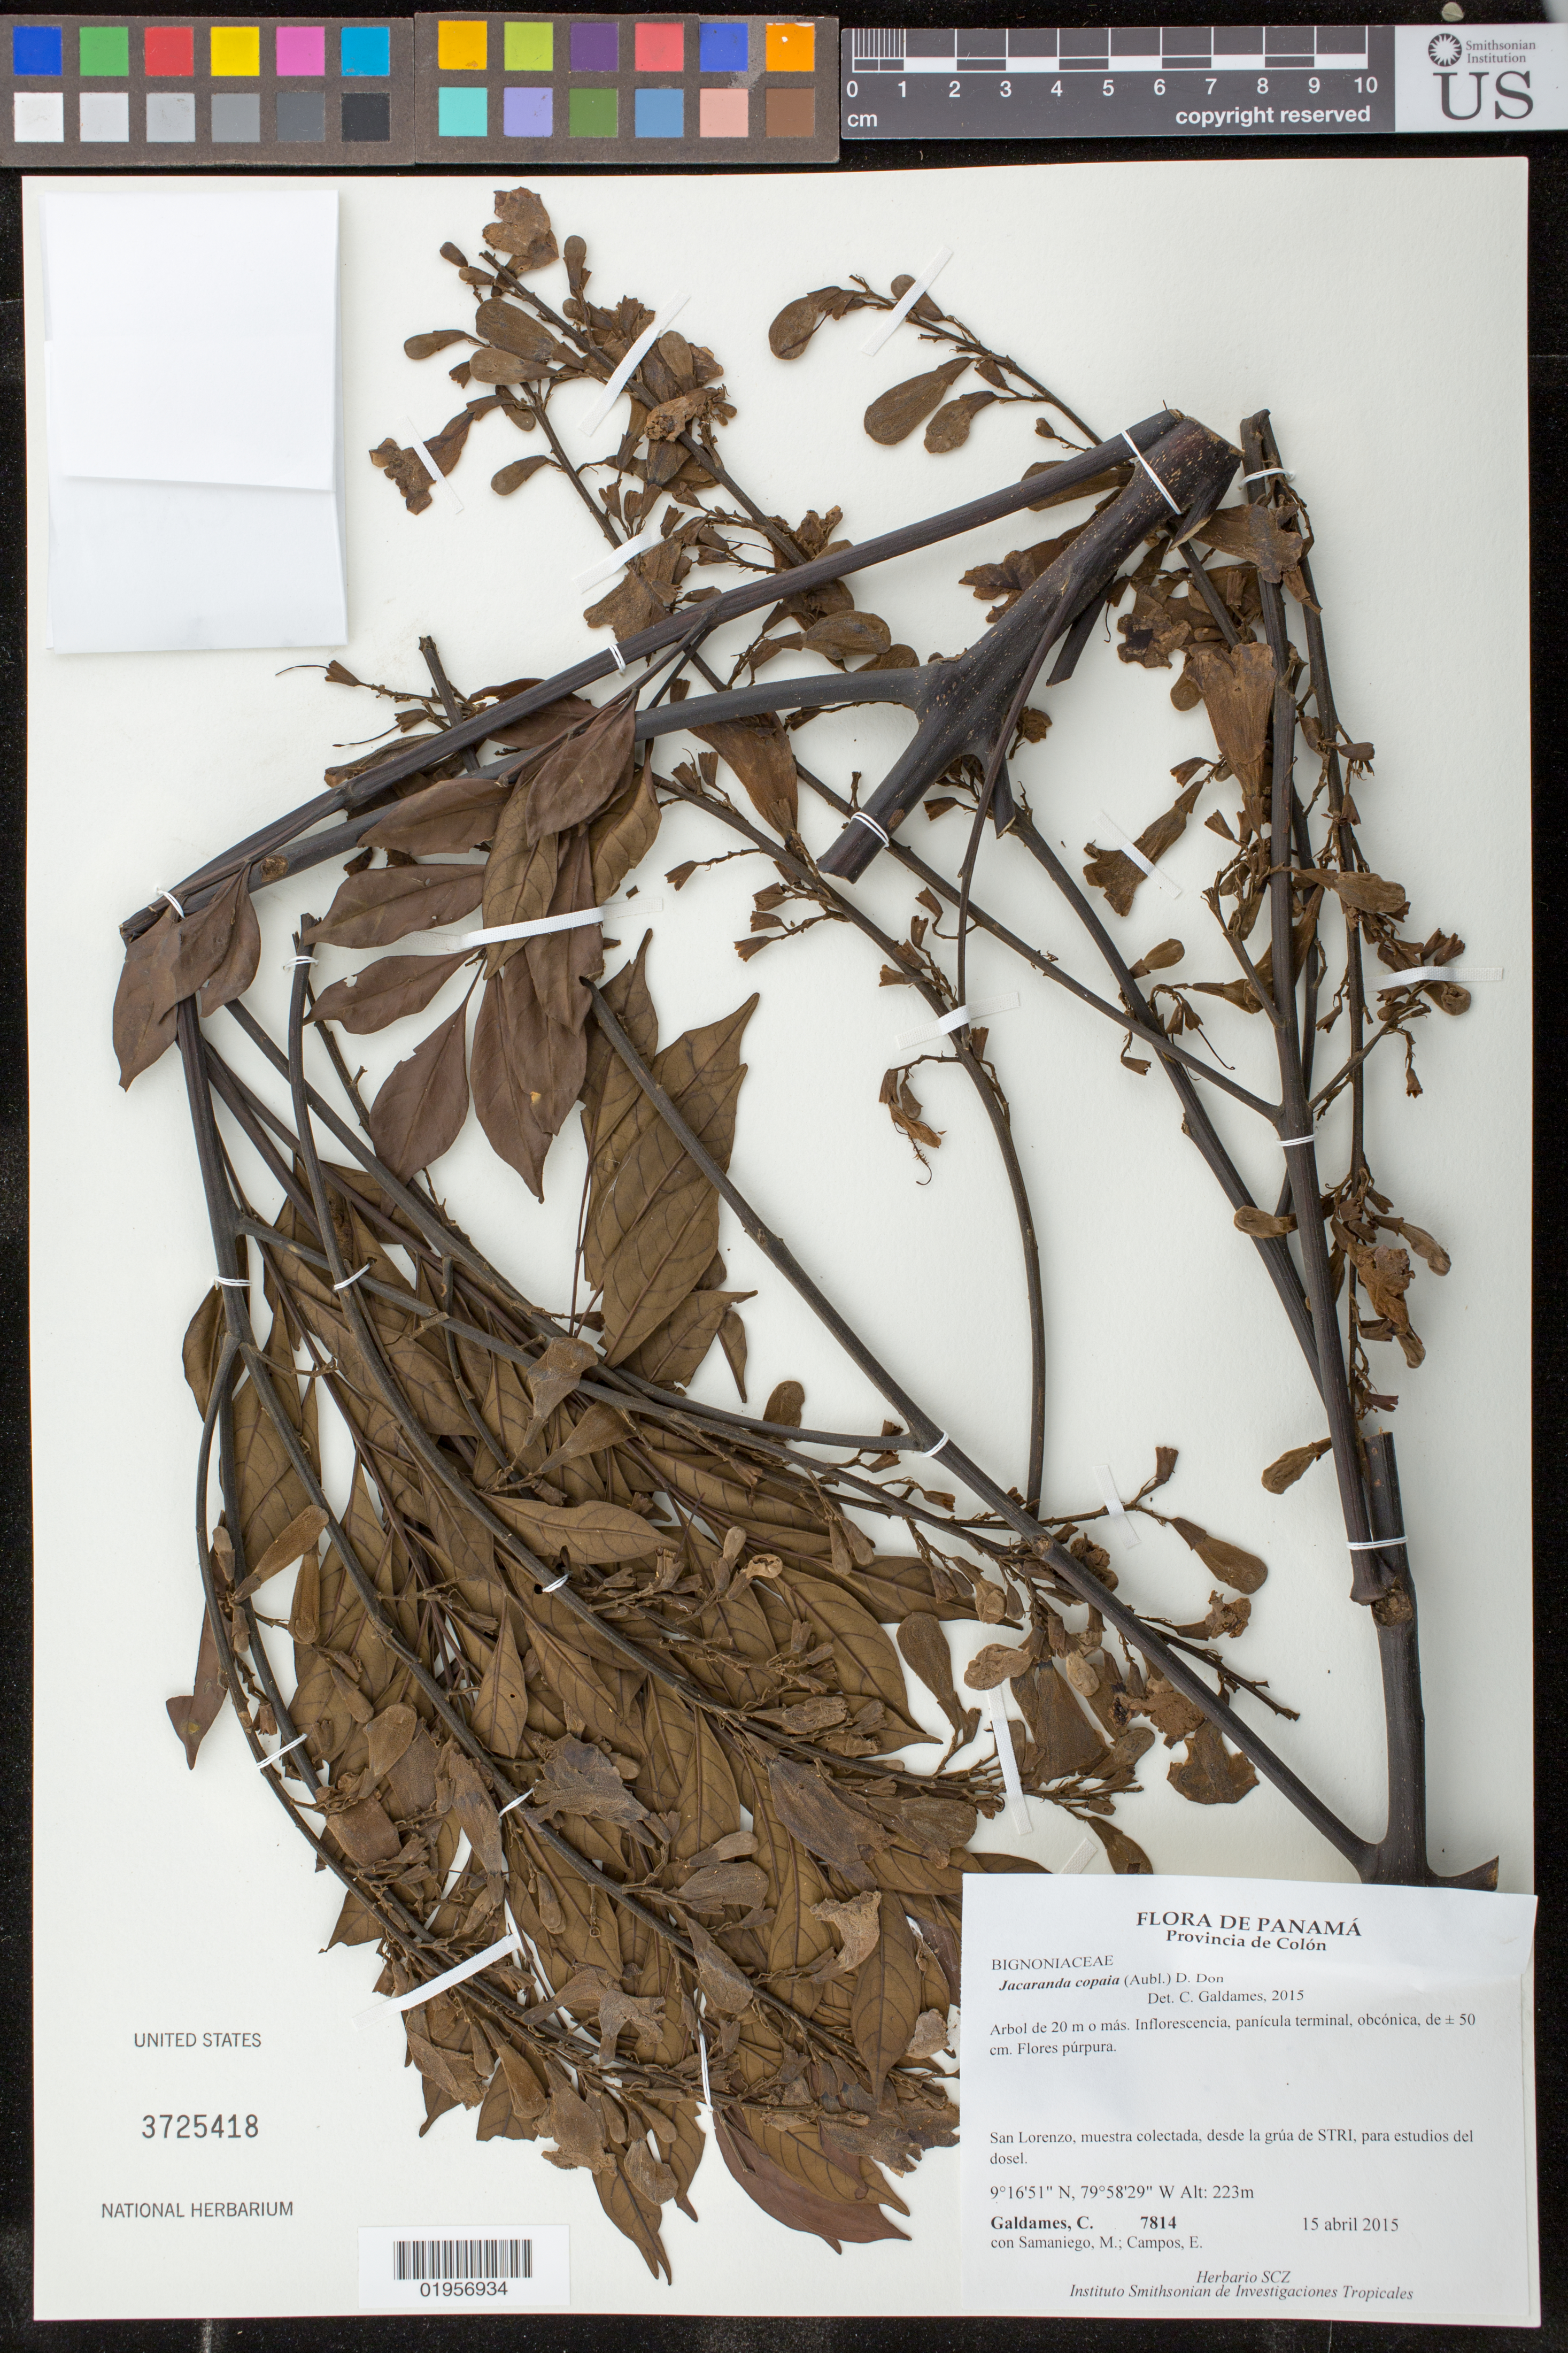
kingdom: Plantae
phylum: Tracheophyta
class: Magnoliopsida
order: Lamiales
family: Bignoniaceae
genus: Jacaranda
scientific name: Jacaranda copaia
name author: (Aubl.) D. Don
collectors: C. Galdames, M. Samaniego & E. Campos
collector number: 7814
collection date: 2015-04-15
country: Panama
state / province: Colón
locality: San Lorenzo, muestra colectada, desde la grúa de STRI, para estudios del dosel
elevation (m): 223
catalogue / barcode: US 3725418